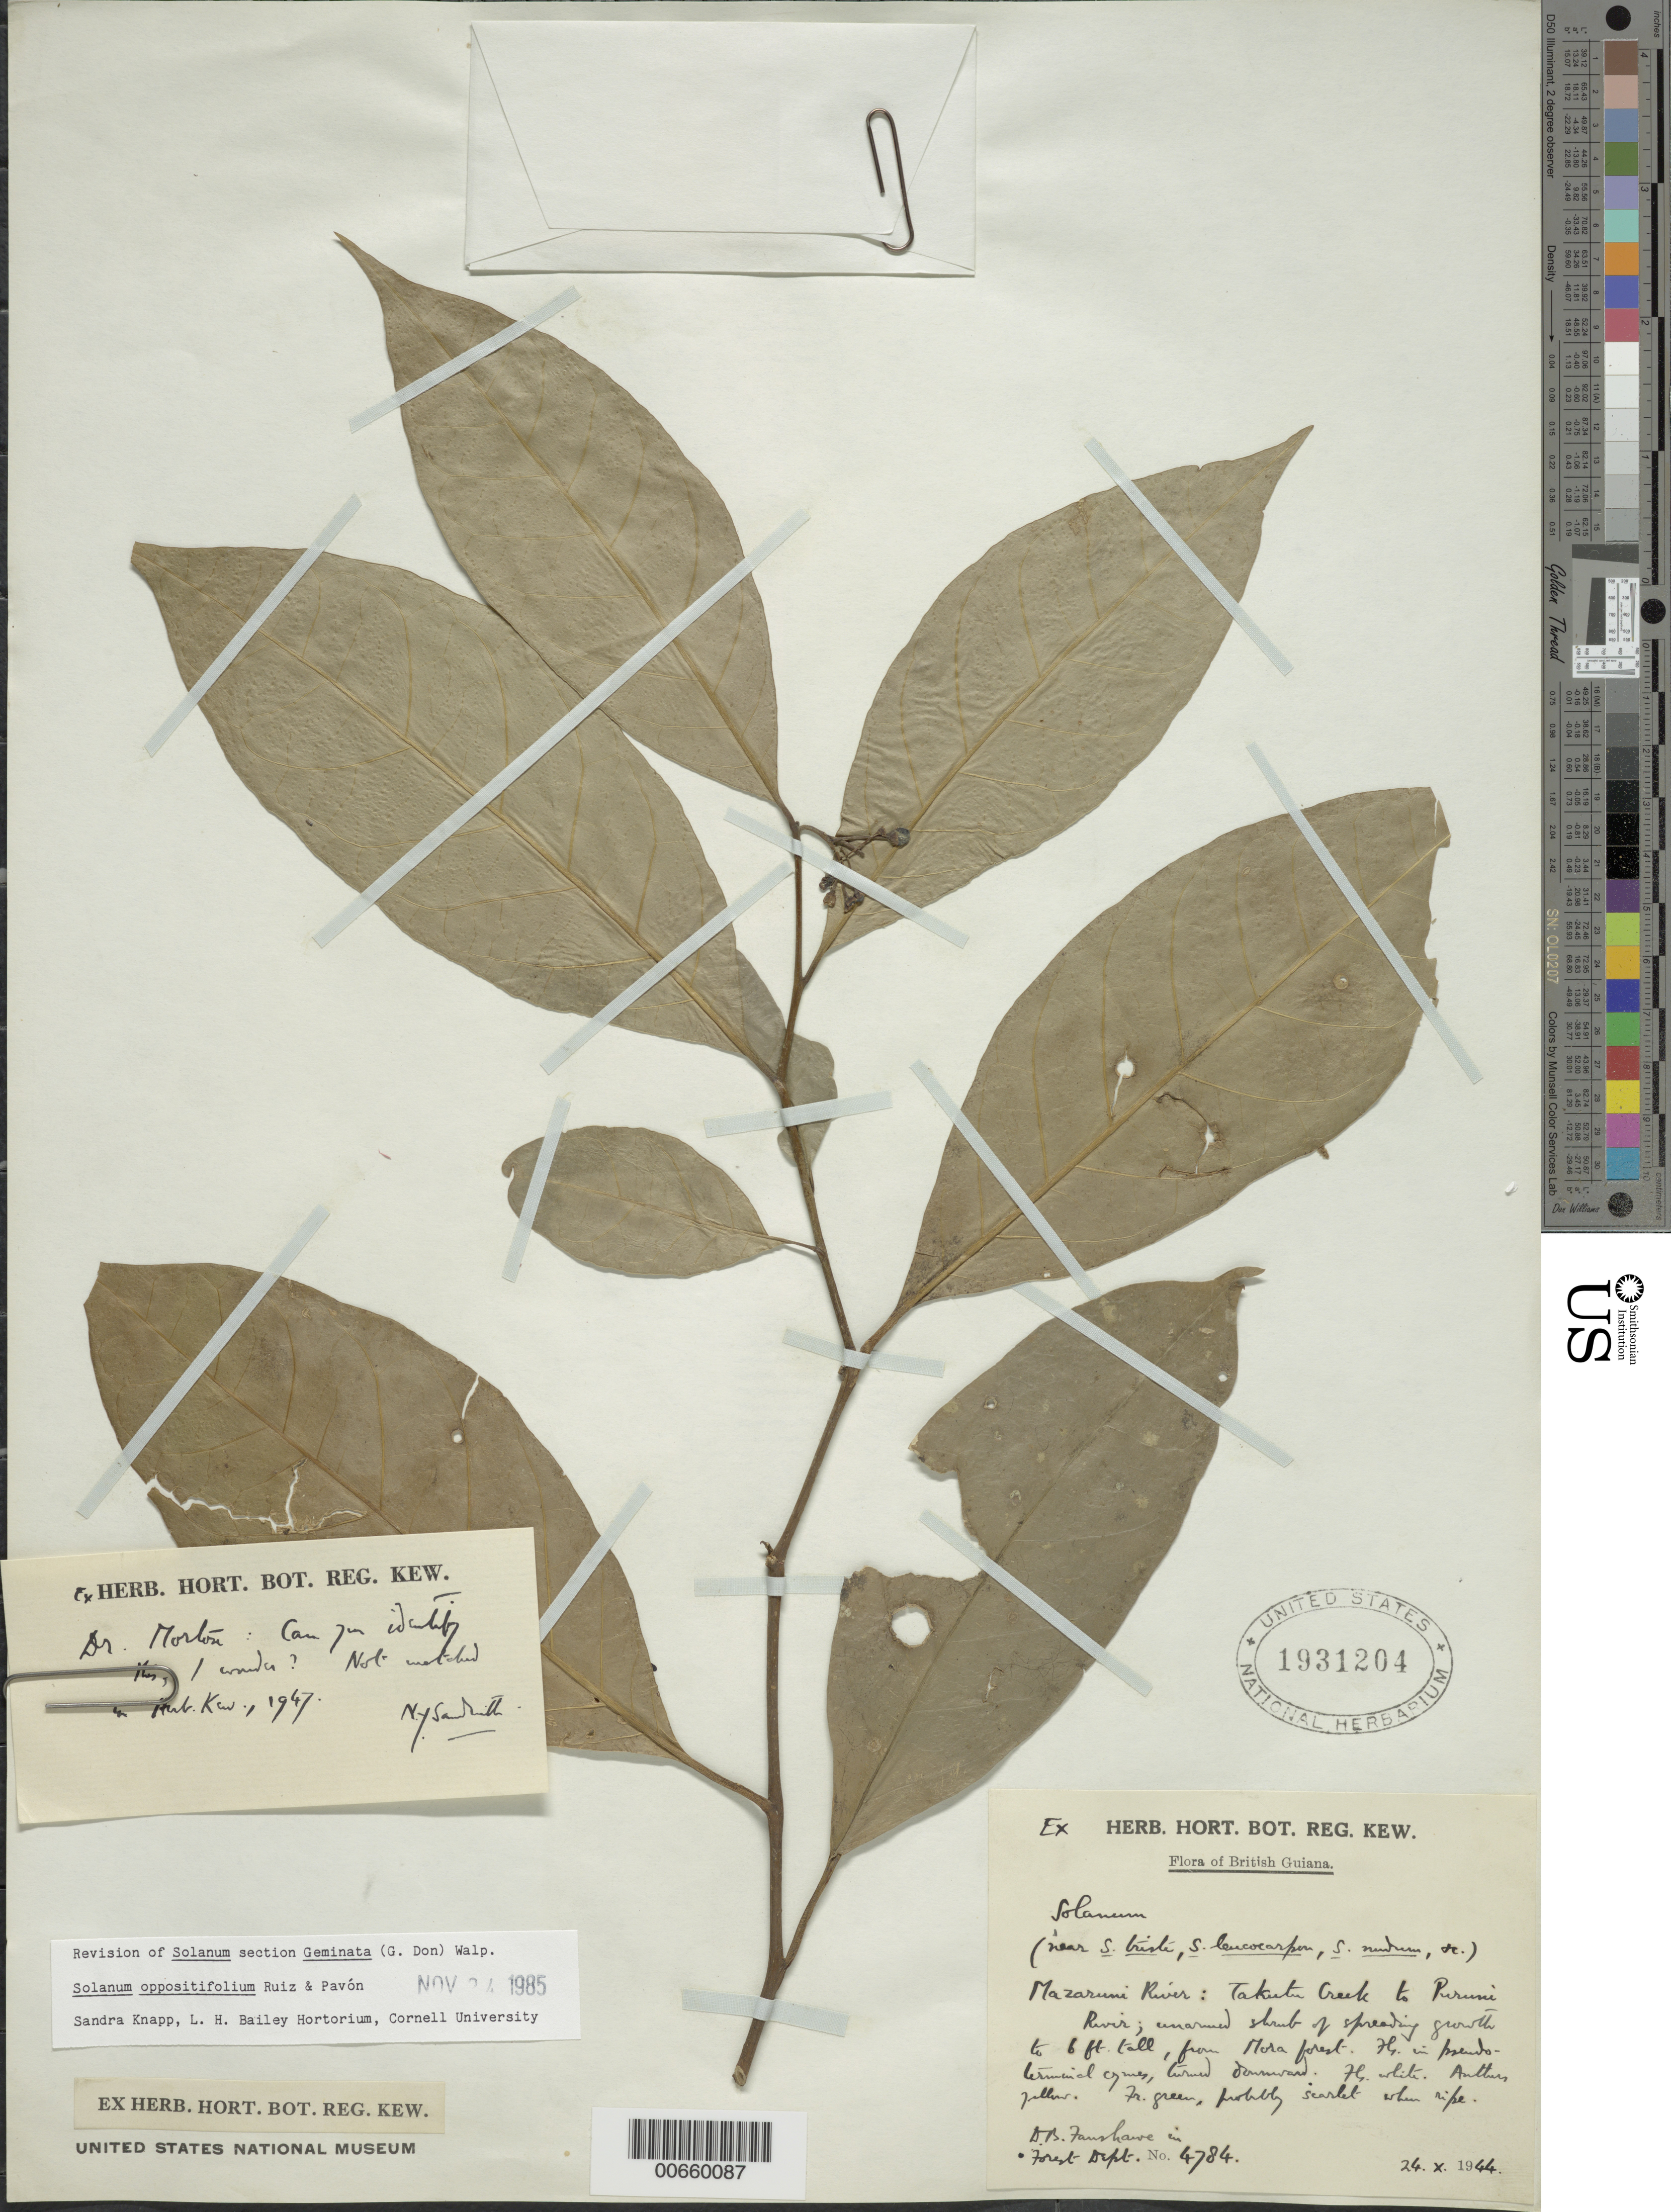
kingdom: Plantae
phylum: Tracheophyta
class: Magnoliopsida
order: Solanales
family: Solanaceae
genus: Solanum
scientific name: Solanum oppositifolium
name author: Ruiz & Pav.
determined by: Knapp, S. D.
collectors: D. B. Fanshawe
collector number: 4784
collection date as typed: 10 Oct 1944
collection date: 1944-10-10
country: Guyana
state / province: U. Takutu-U. Essequibo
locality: Takutu Creek to Puruni River, Mazaruni River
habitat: Mora forest.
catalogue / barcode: US 1931204